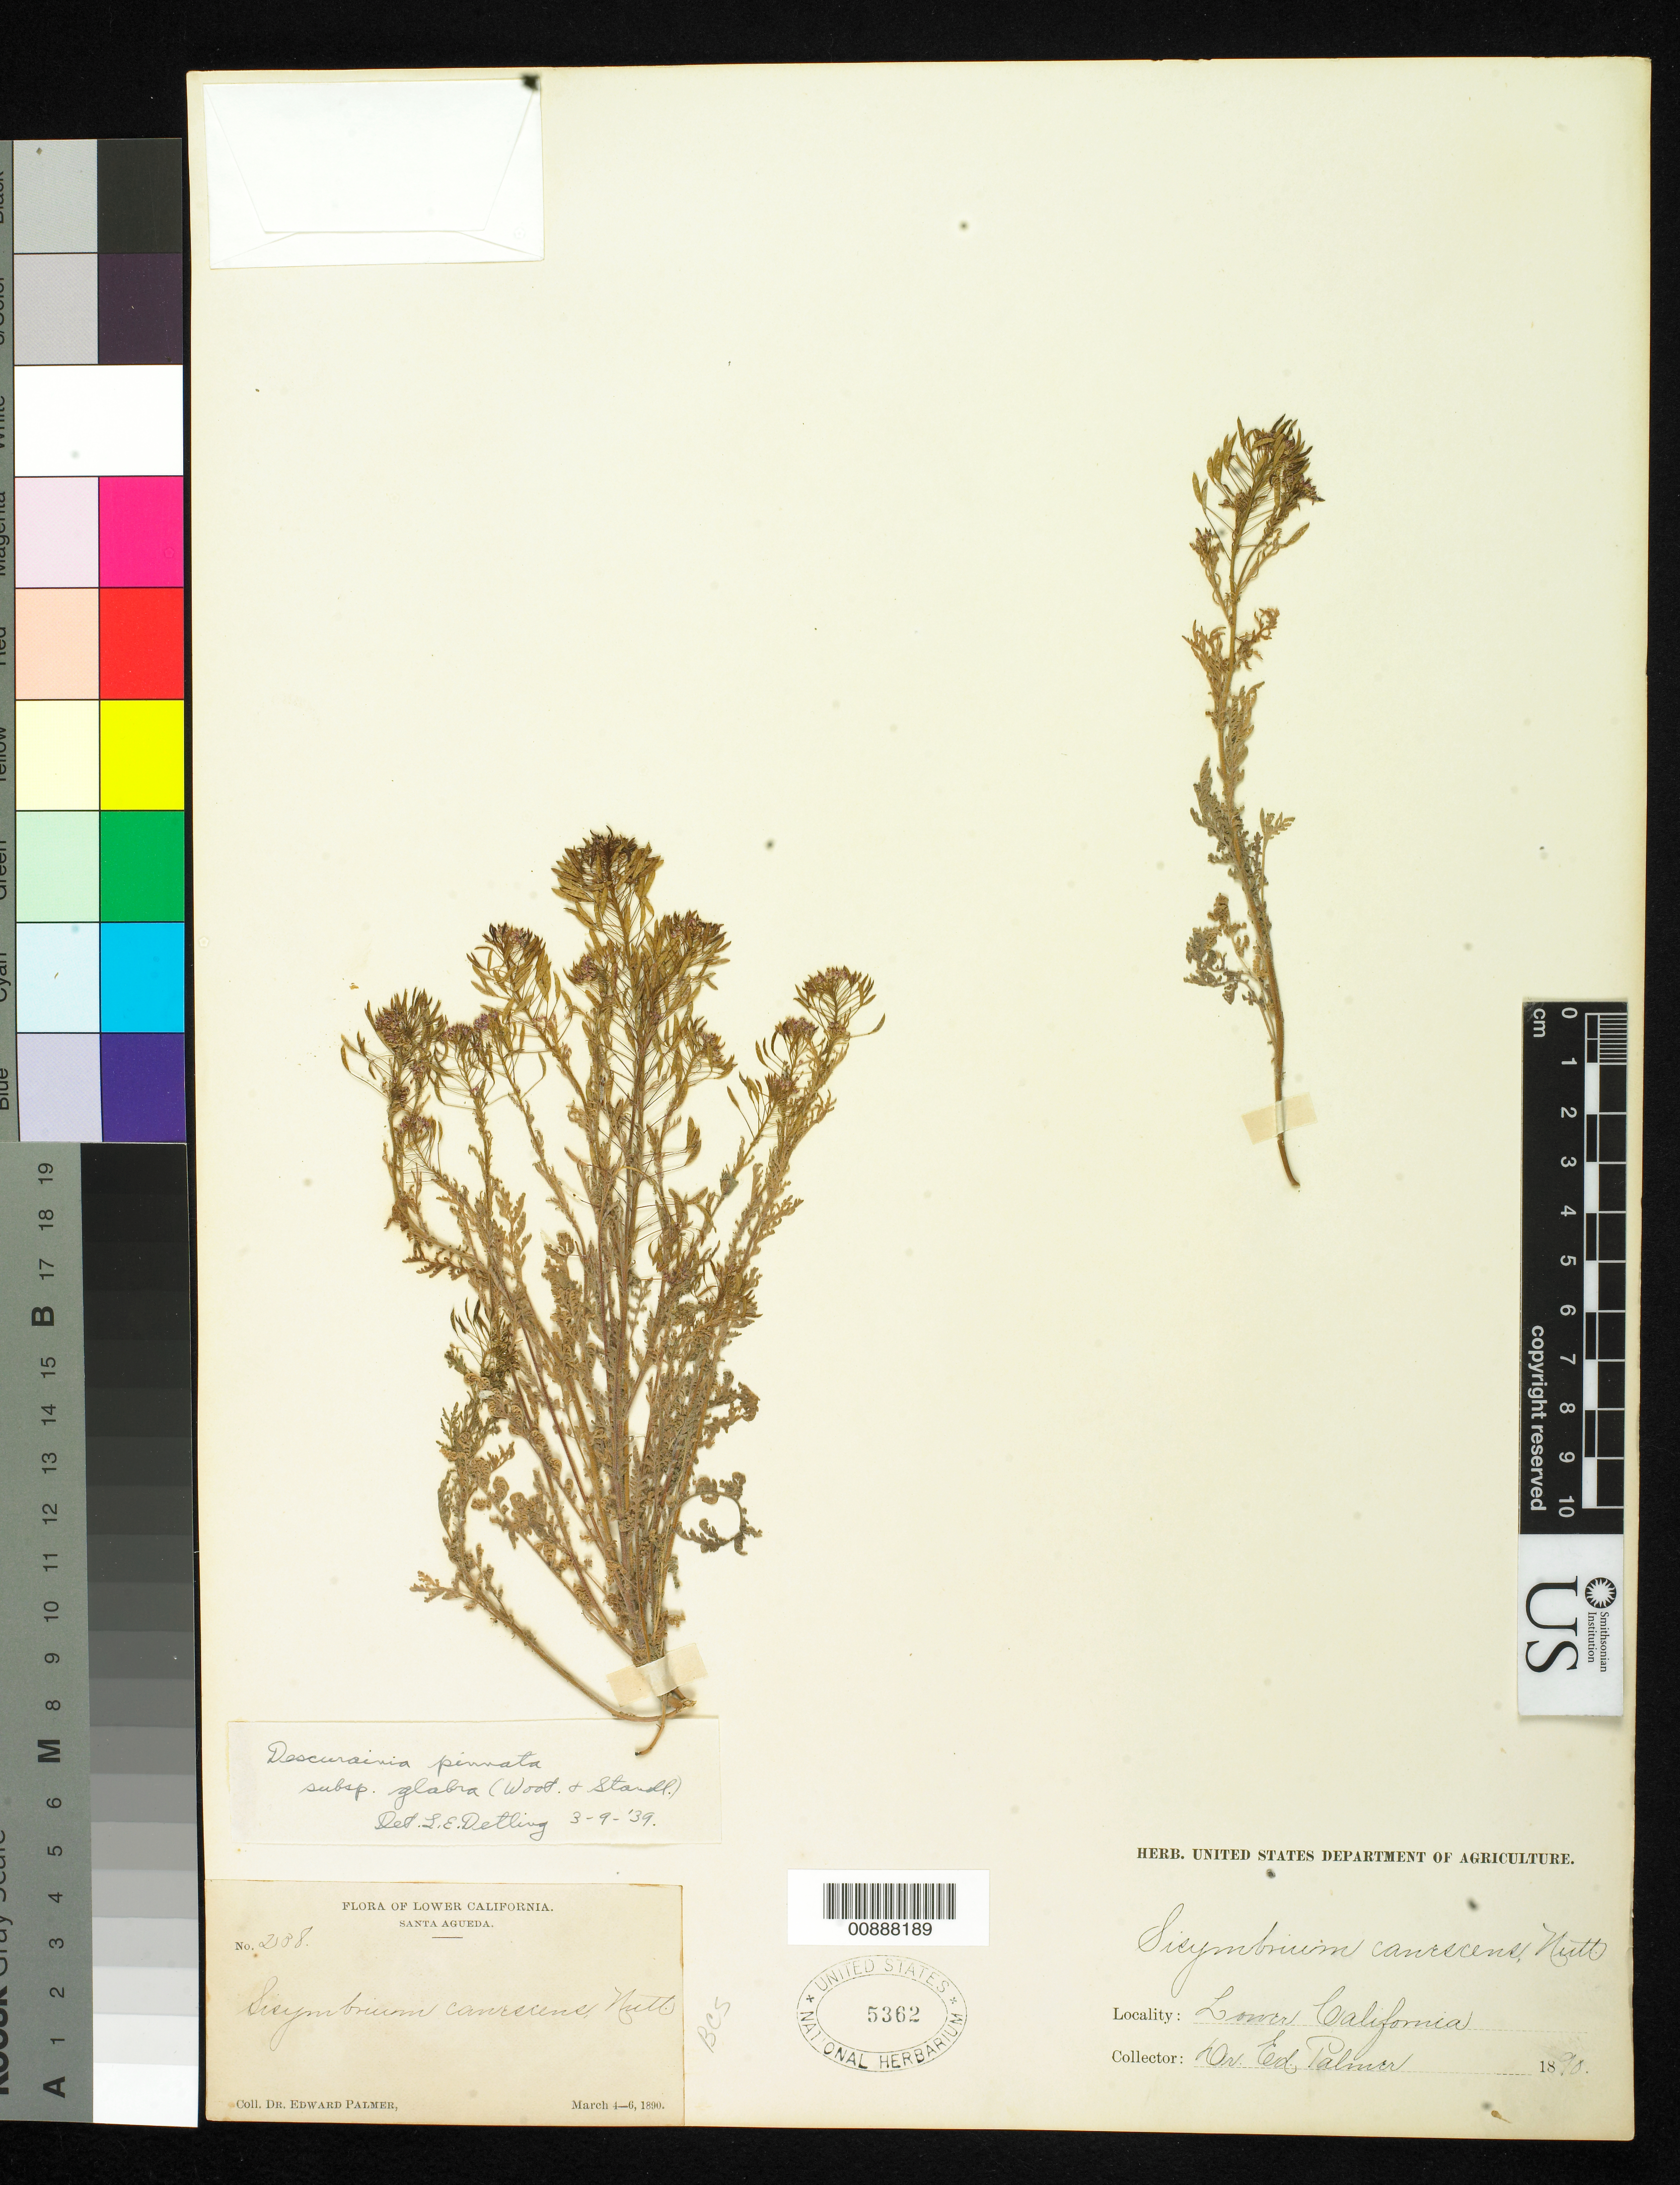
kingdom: Plantae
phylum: Tracheophyta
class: Magnoliopsida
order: Brassicales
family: Brassicaceae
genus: Descurainia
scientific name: Descurainia pinnata subsp. glabra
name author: (Wooton & Standl.) Detling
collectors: E. Palmer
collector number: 238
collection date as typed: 04 Mar 1890 to 06 Mar 1890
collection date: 1890-03-04/1890-03-06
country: Mexico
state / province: Baja California Sur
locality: Santa Agueda, Baja California Sur.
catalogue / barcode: US 5362